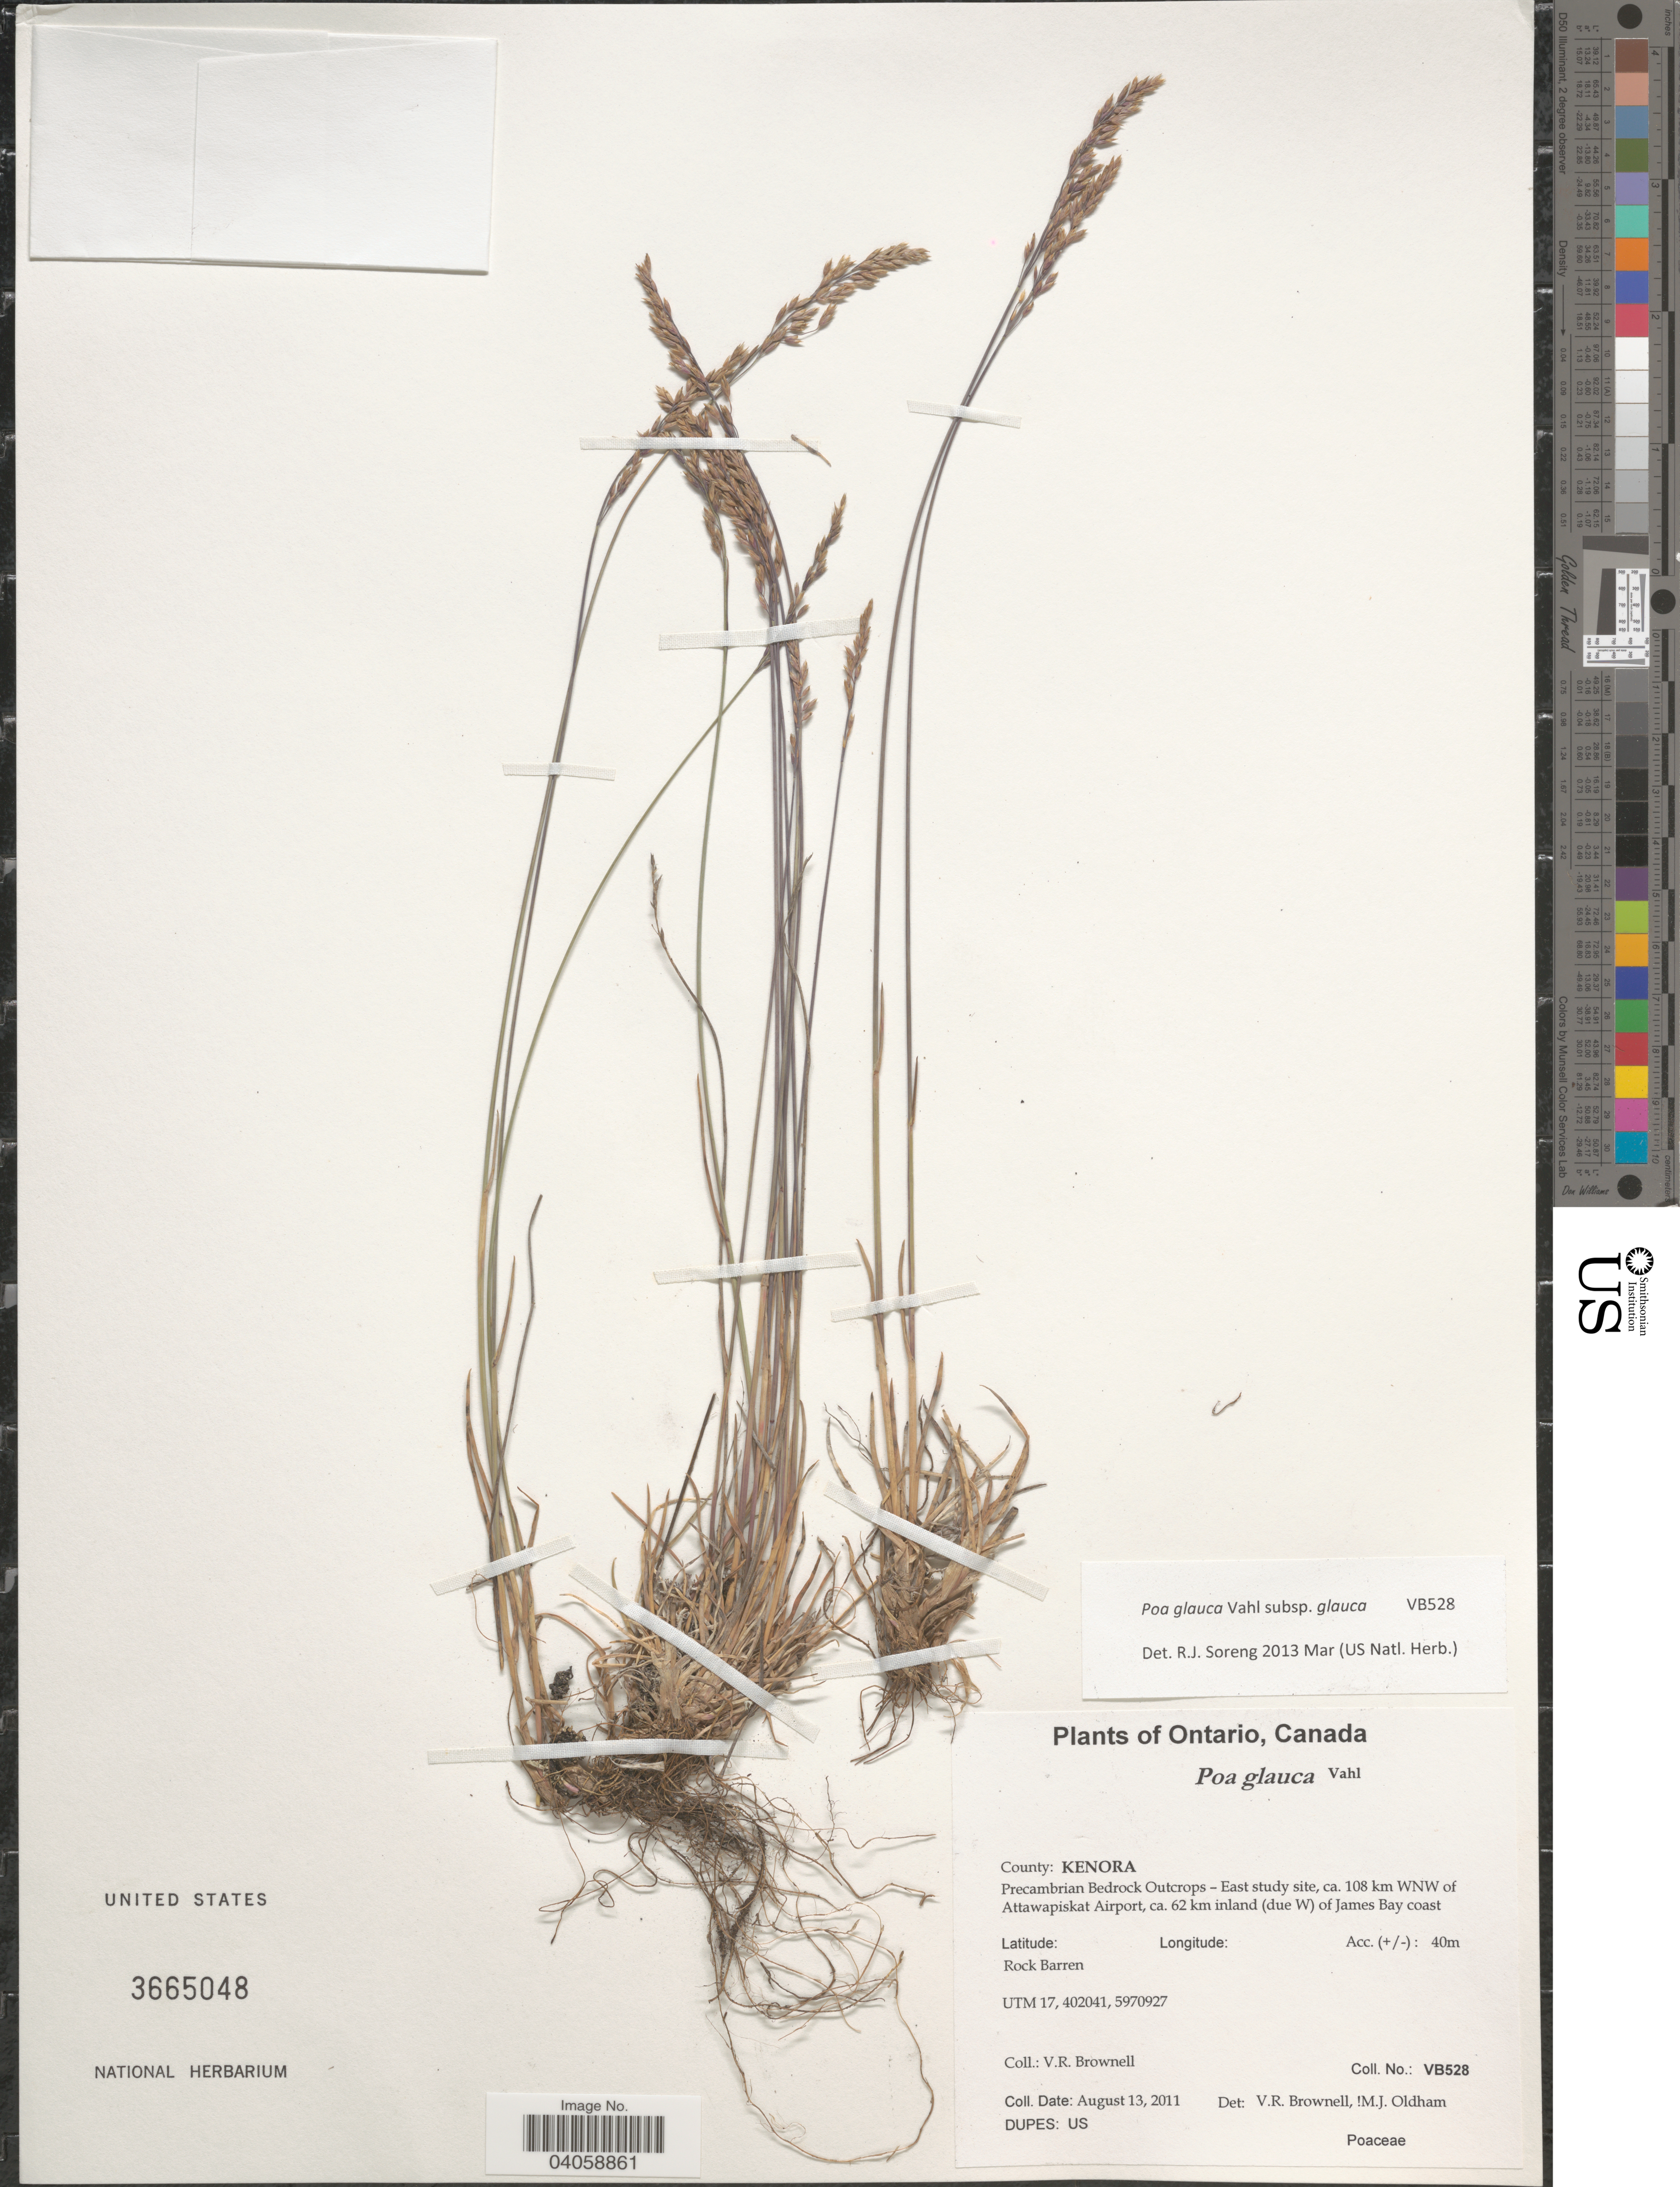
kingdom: Plantae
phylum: Tracheophyta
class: Liliopsida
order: Poales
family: Poaceae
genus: Poa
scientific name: Poa glauca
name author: Vahl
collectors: V. Brownell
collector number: VB528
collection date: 2011-08-13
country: Canada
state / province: Ontario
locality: County: Kenora. Precambrian Bedrock Outcrops - East study site, ca. 108 km WNW of Attawapiskat Airport, ca. 62 km inland (due W) of James Bay coast. UTM 17,402041,5970927.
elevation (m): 40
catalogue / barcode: US 3665048